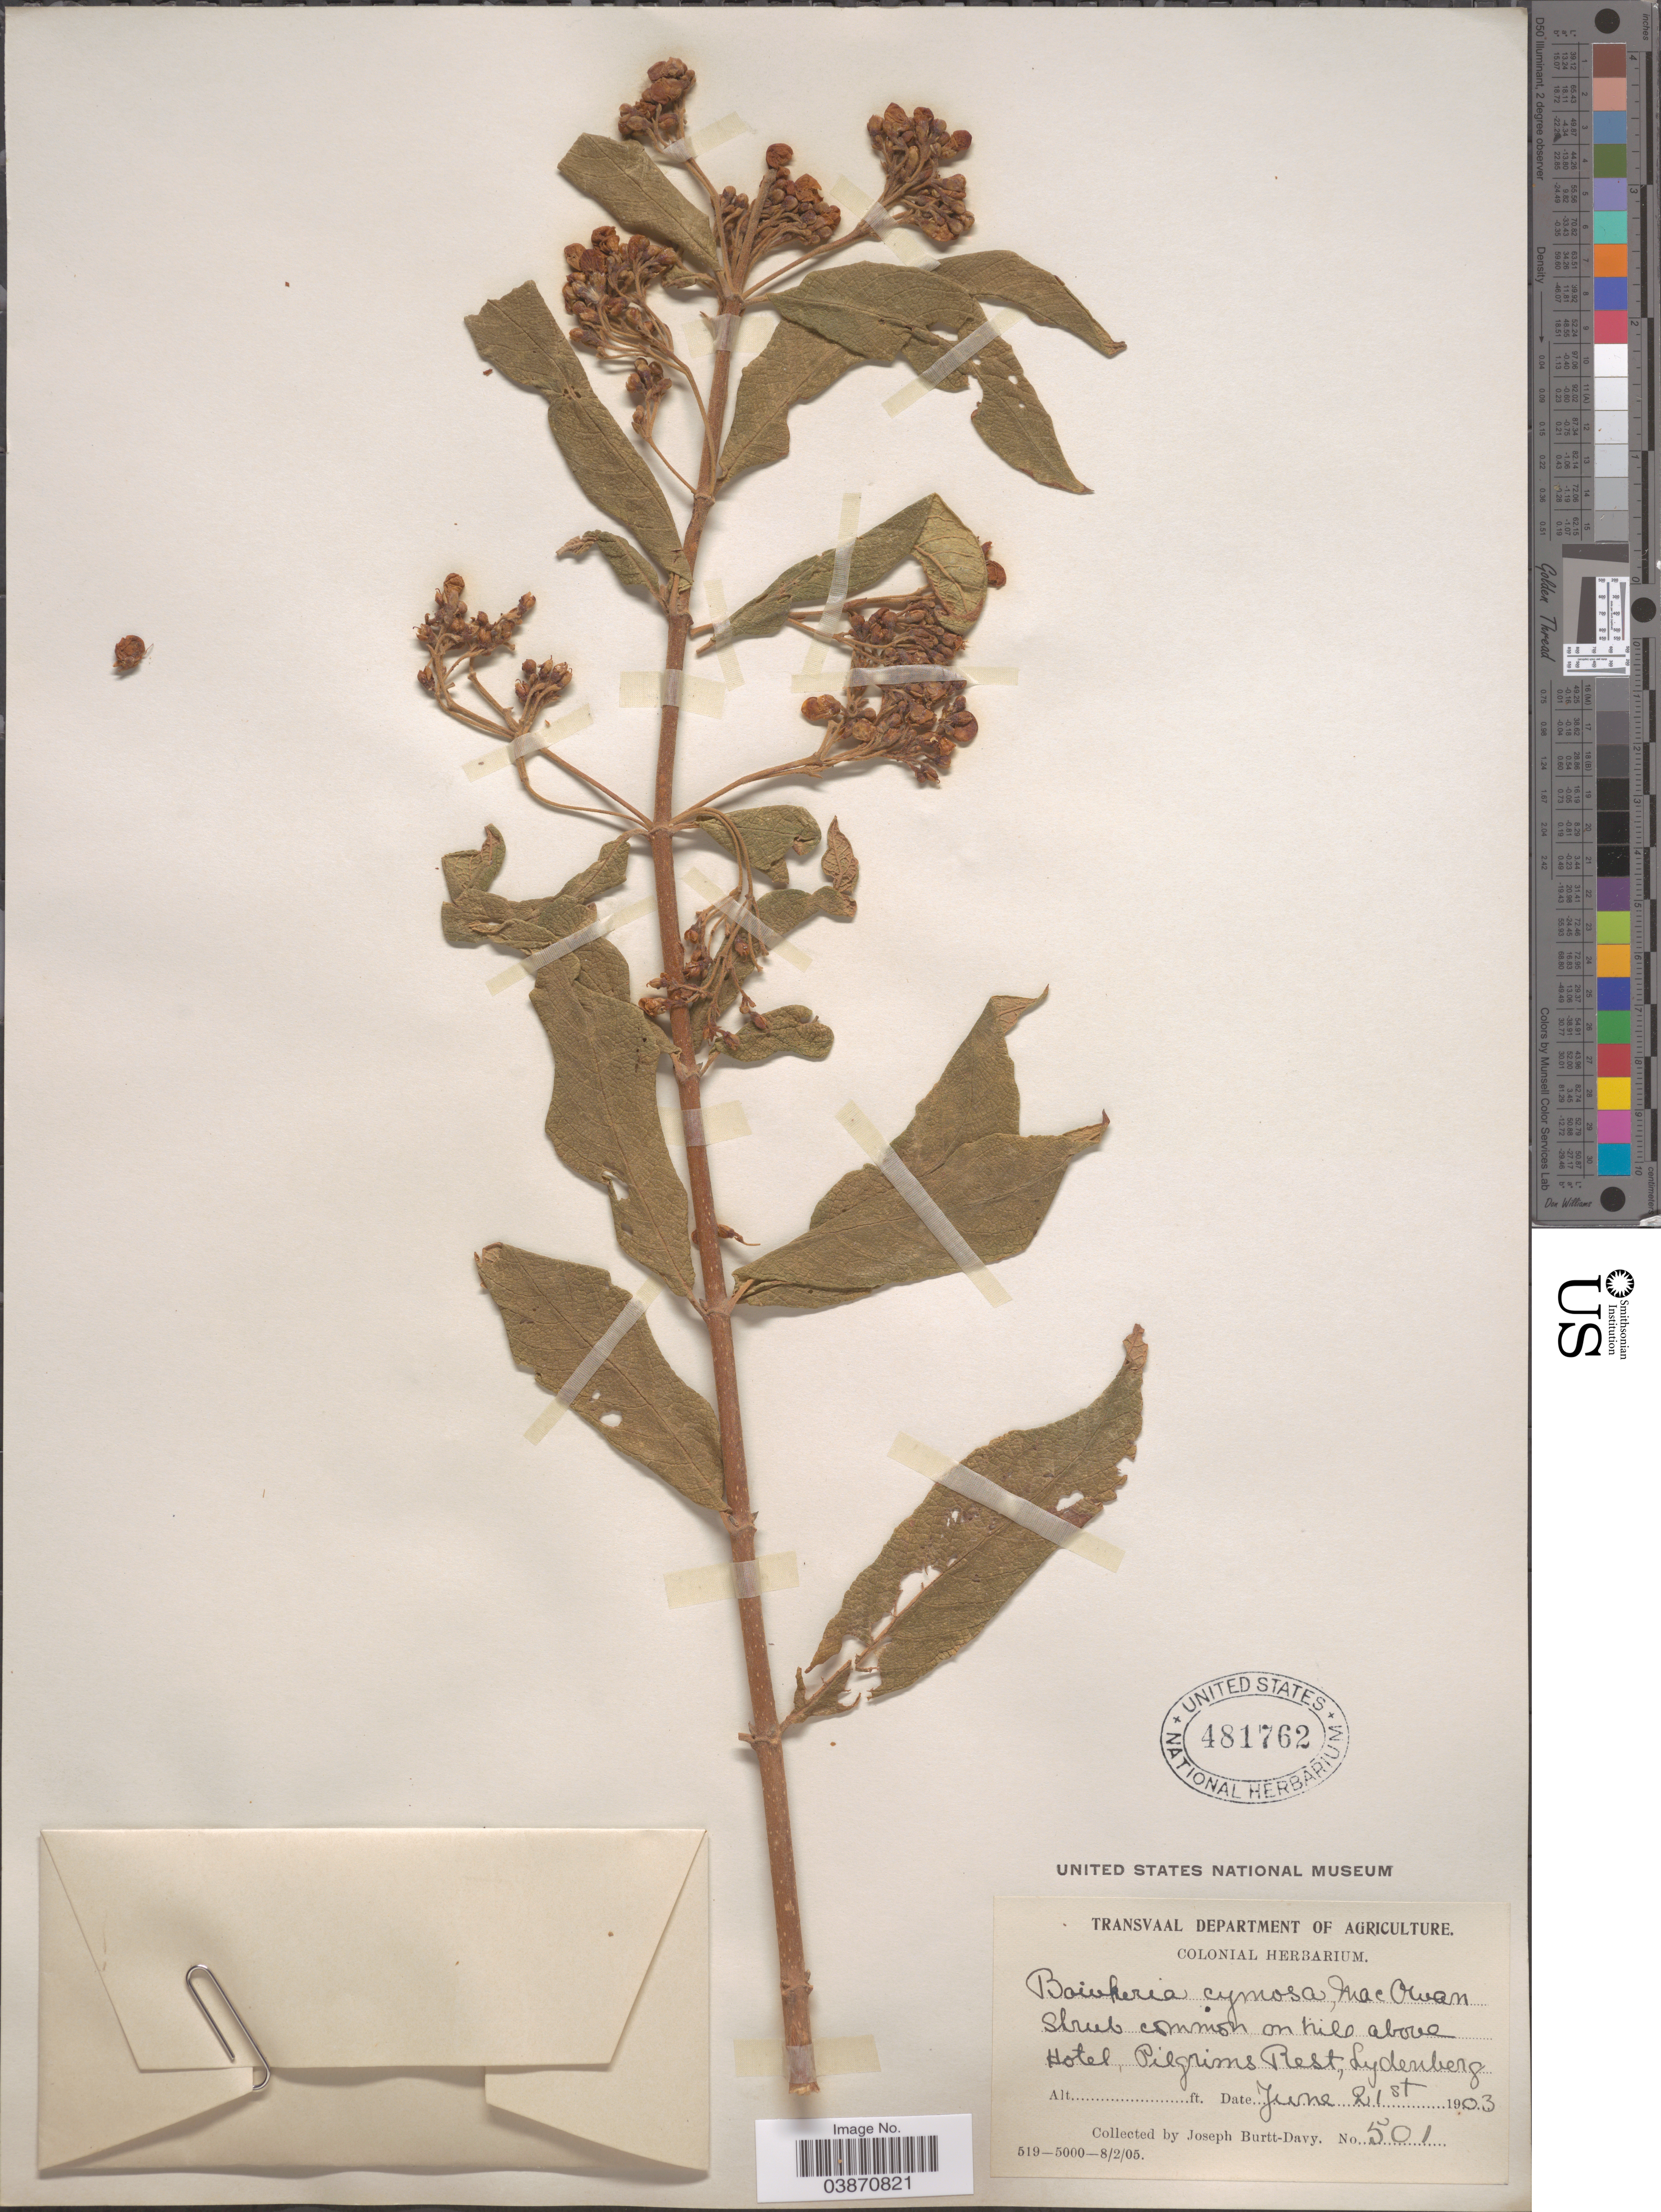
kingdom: Plantae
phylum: Tracheophyta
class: Magnoliopsida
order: Lamiales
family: Stilbaceae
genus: Bowkeria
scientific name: Bowkeria cymosa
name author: MacOwan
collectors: J. Burtt Davy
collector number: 501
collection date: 1903-06-21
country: South Africa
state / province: Mpumalanga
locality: On hill above Hotel, Pilgrims Rest, Lydenberg.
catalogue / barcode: US 481762